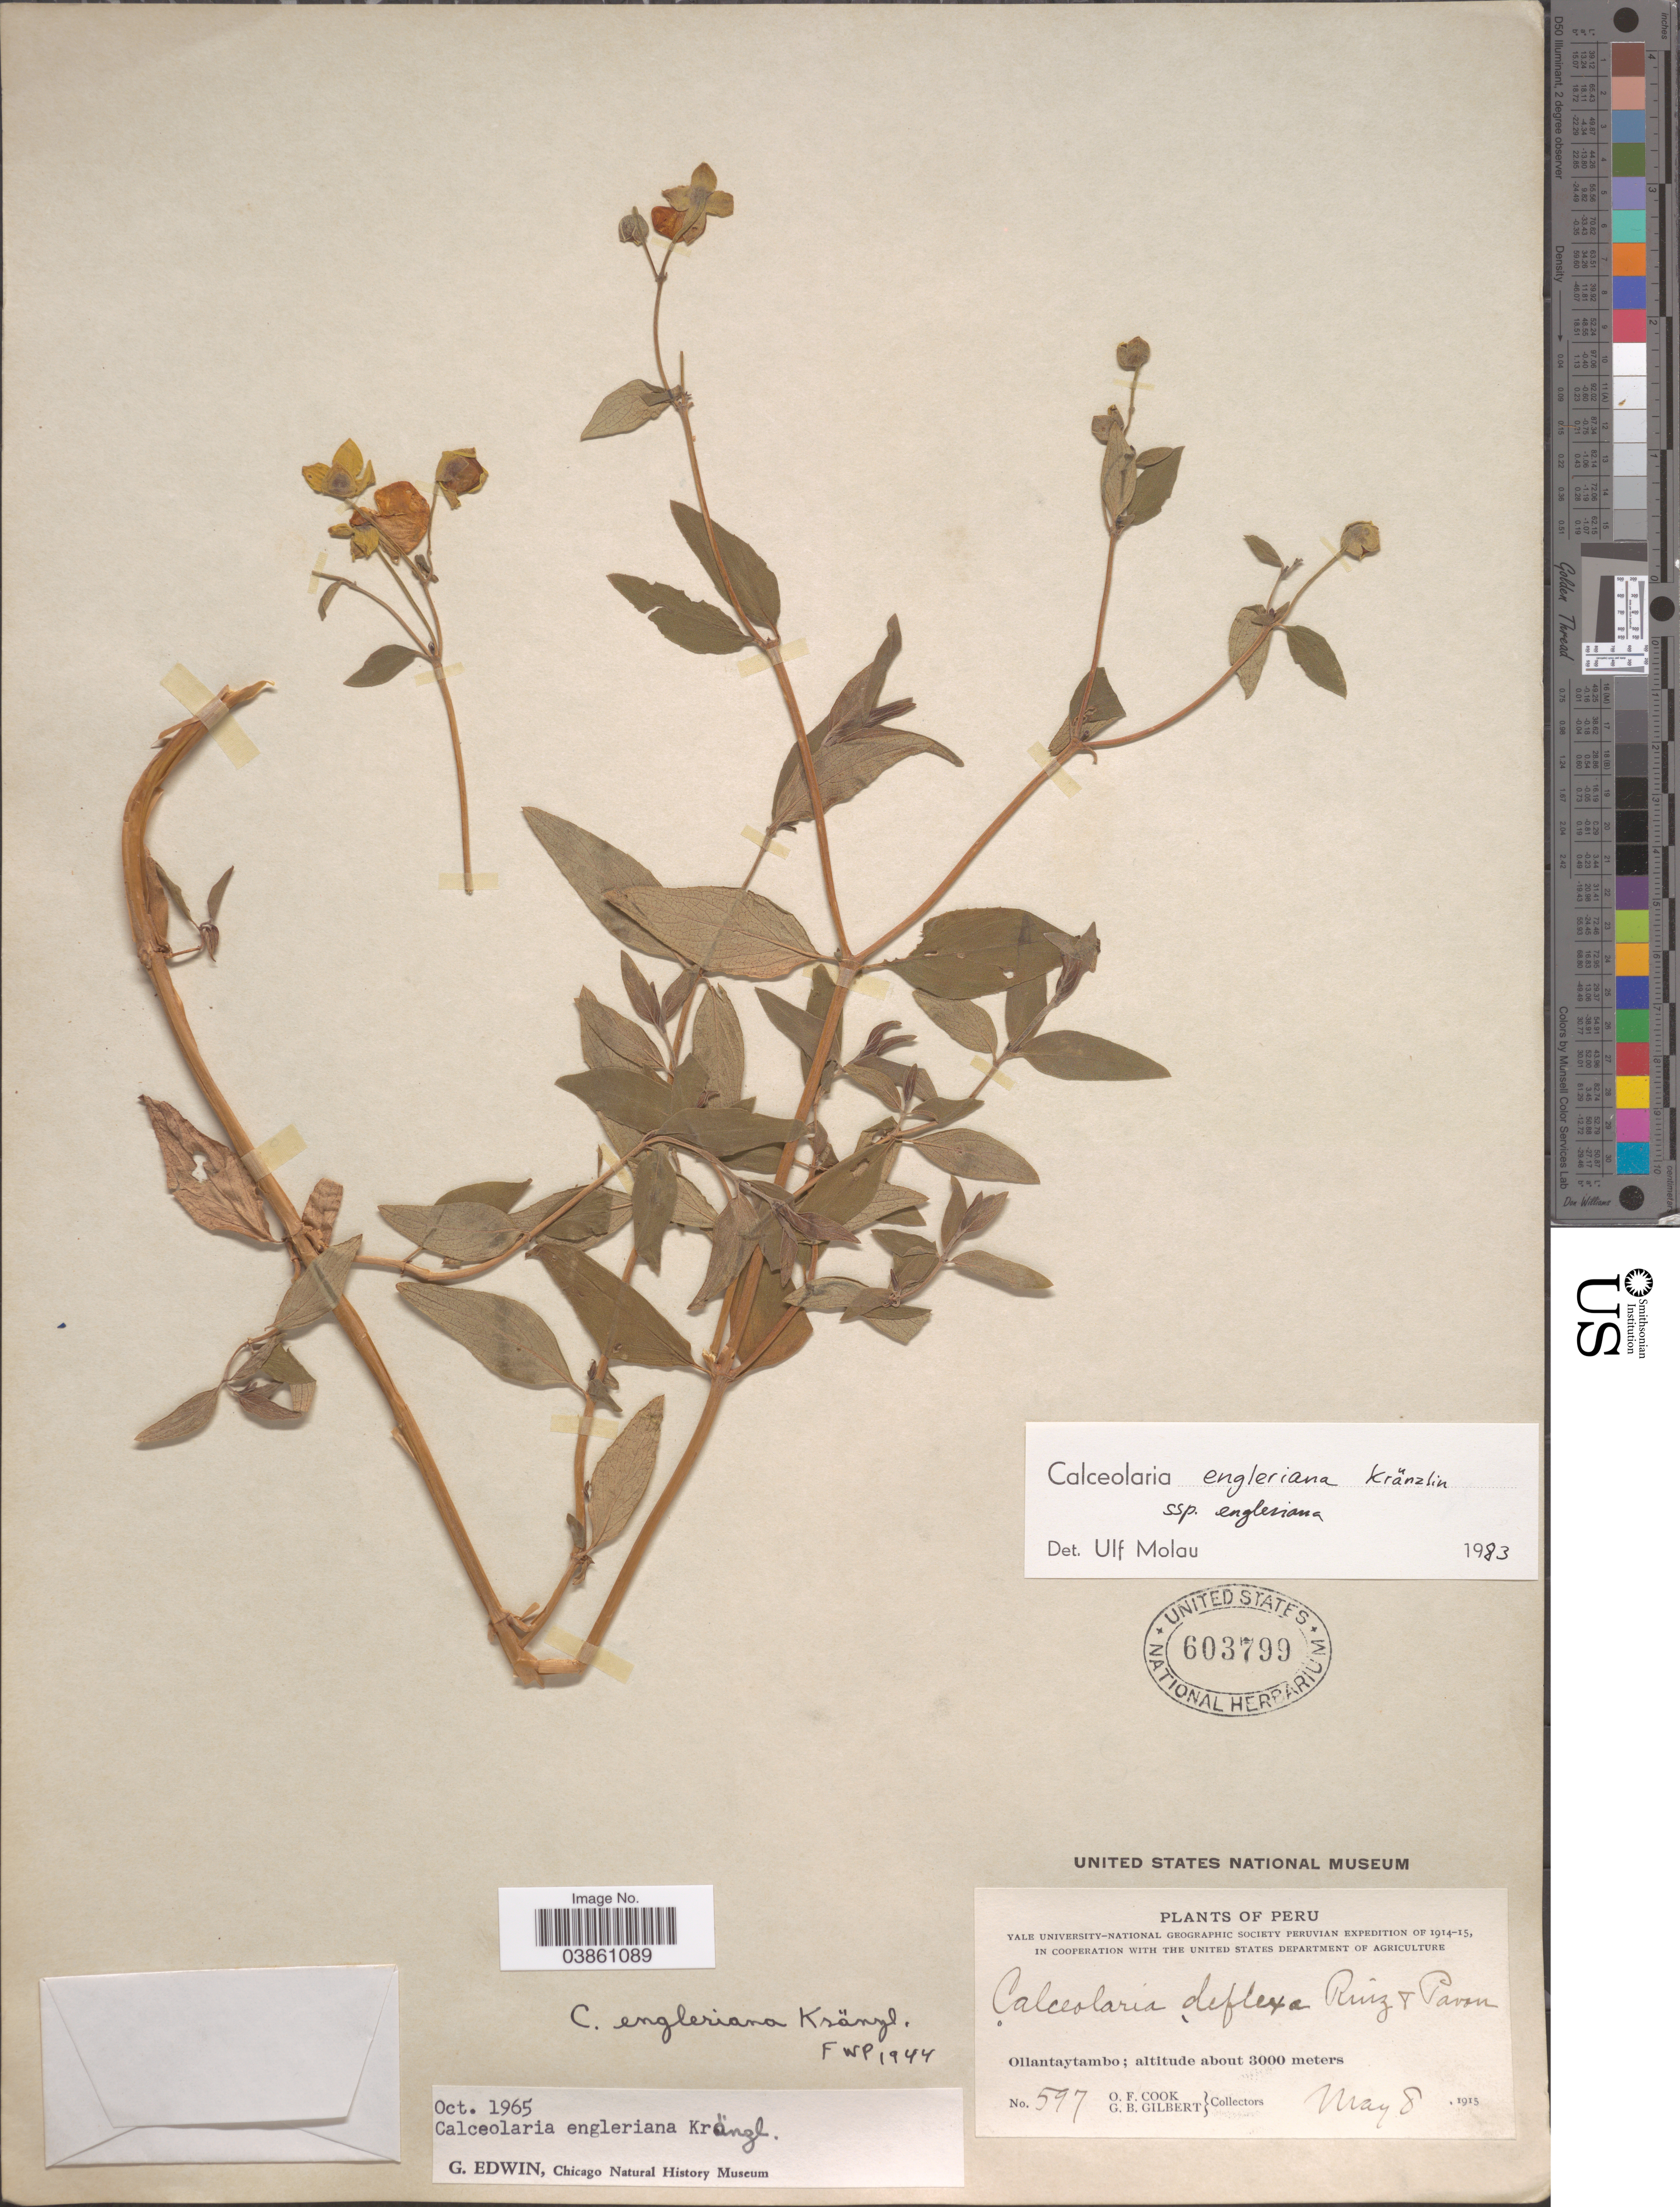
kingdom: Plantae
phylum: Tracheophyta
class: Magnoliopsida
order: Lamiales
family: Calceolariaceae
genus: Calceolaria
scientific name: Calceolaria engleriana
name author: Kraenzl.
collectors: O. F. Cook & G. B. Gilbert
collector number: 597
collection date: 1915-05-08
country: Peru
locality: Ollantaytambo.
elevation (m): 3000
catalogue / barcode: US 603799